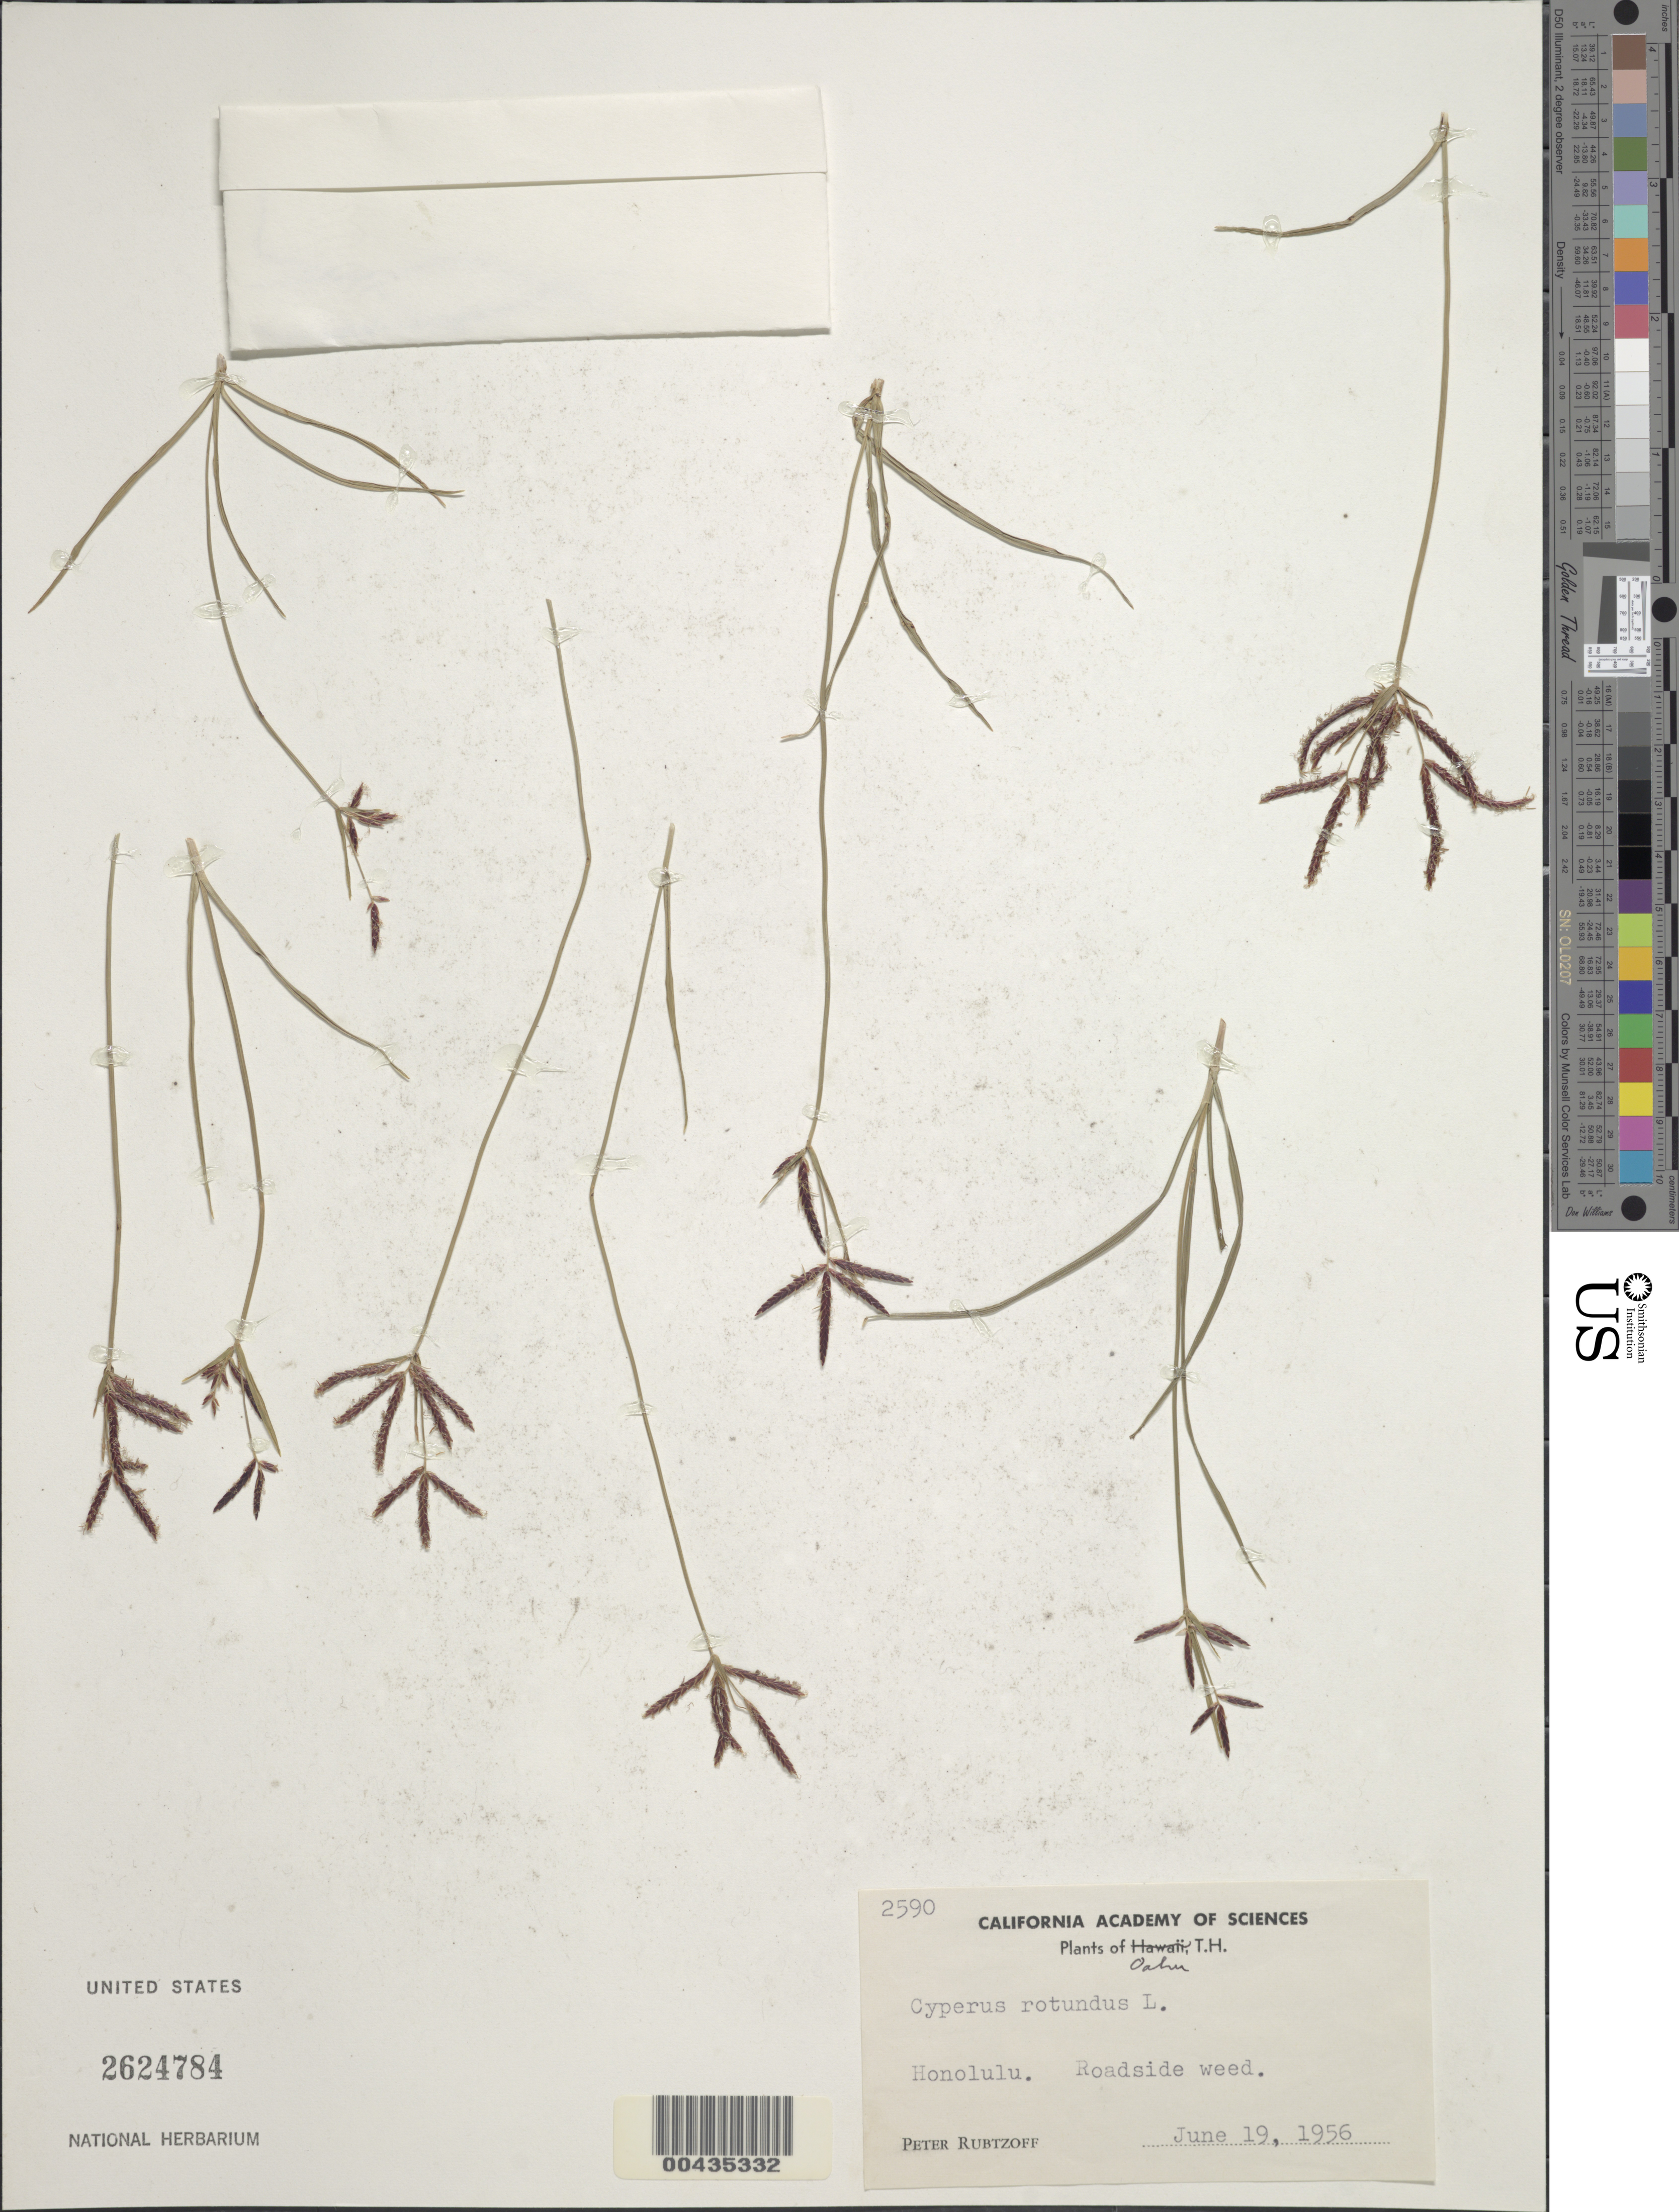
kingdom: Plantae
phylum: Tracheophyta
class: Liliopsida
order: Poales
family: Cyperaceae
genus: Cyperus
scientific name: Cyperus rotundus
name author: L.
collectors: P. Rubtzoff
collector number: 2590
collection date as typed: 19 Jun 1956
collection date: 1956-06-19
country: United States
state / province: Hawaii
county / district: Honolulu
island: Oahu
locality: Honolulu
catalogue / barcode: US 2624784